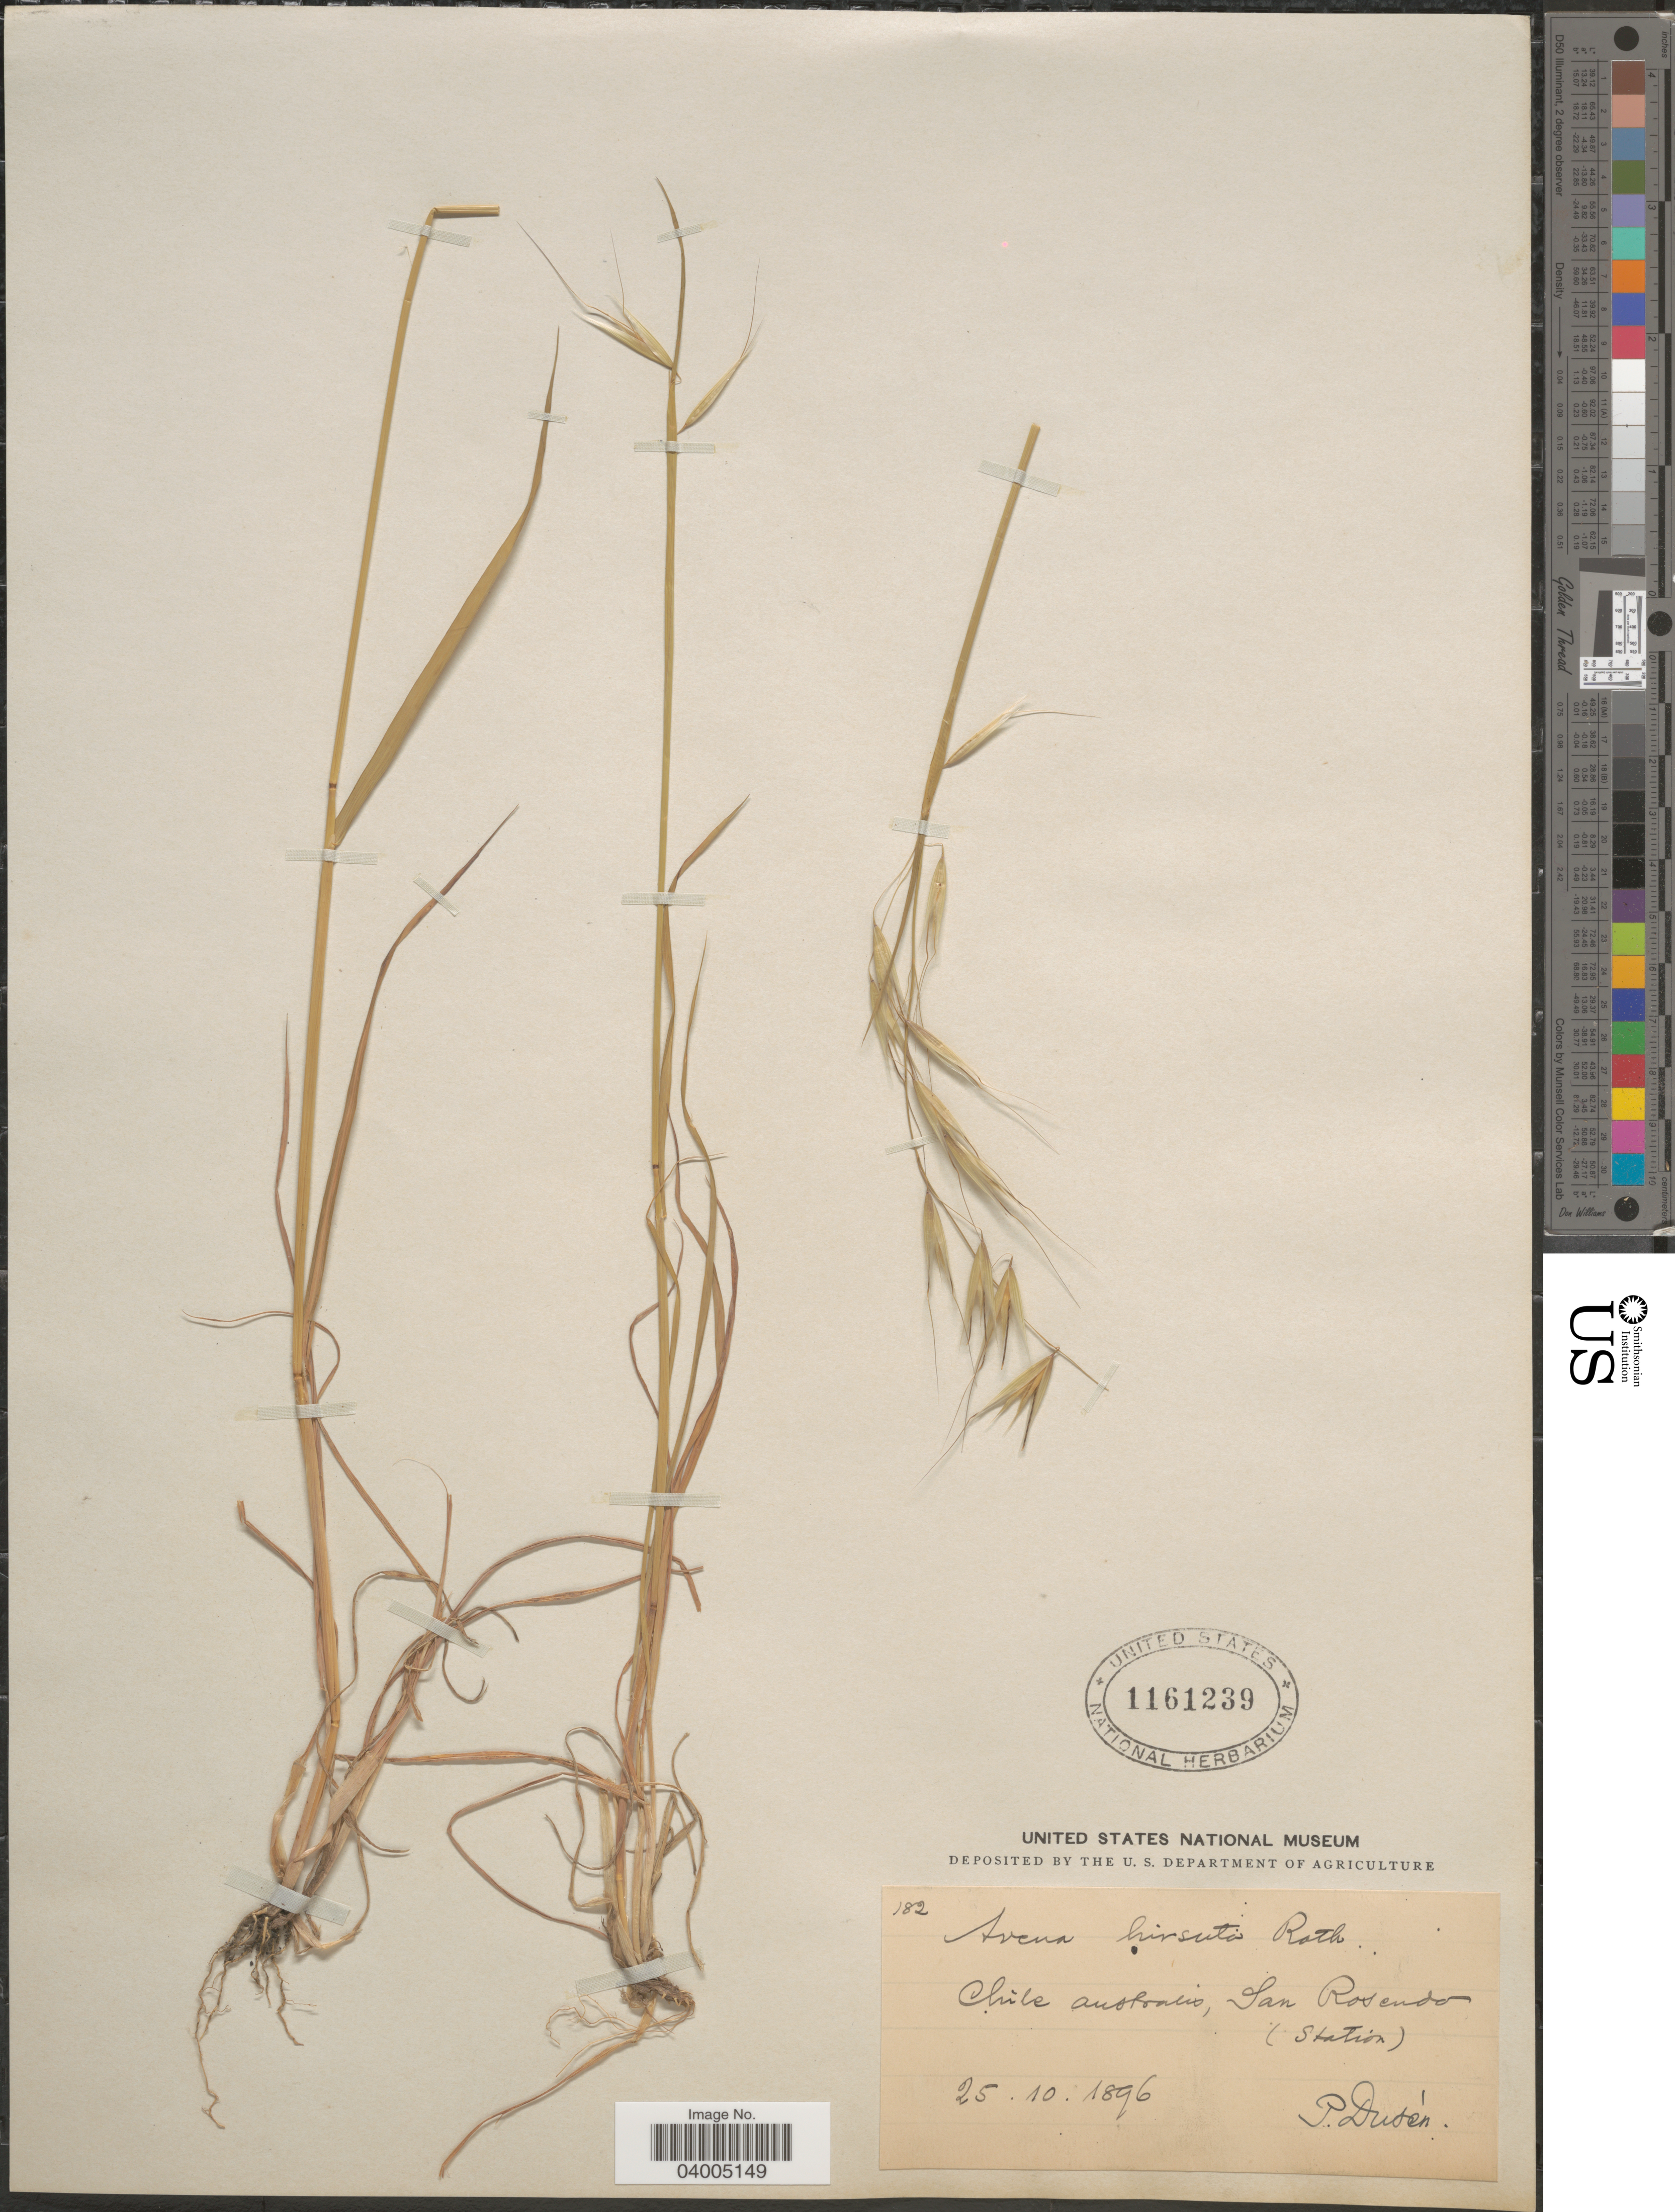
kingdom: Plantae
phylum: Tracheophyta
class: Liliopsida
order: Poales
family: Poaceae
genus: Avena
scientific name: Avena barbata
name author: Pott ex Link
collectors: P. Dusén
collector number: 182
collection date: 1896-10-25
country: Chile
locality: Chile australis, San Rosendo (Station).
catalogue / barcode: US 1161239